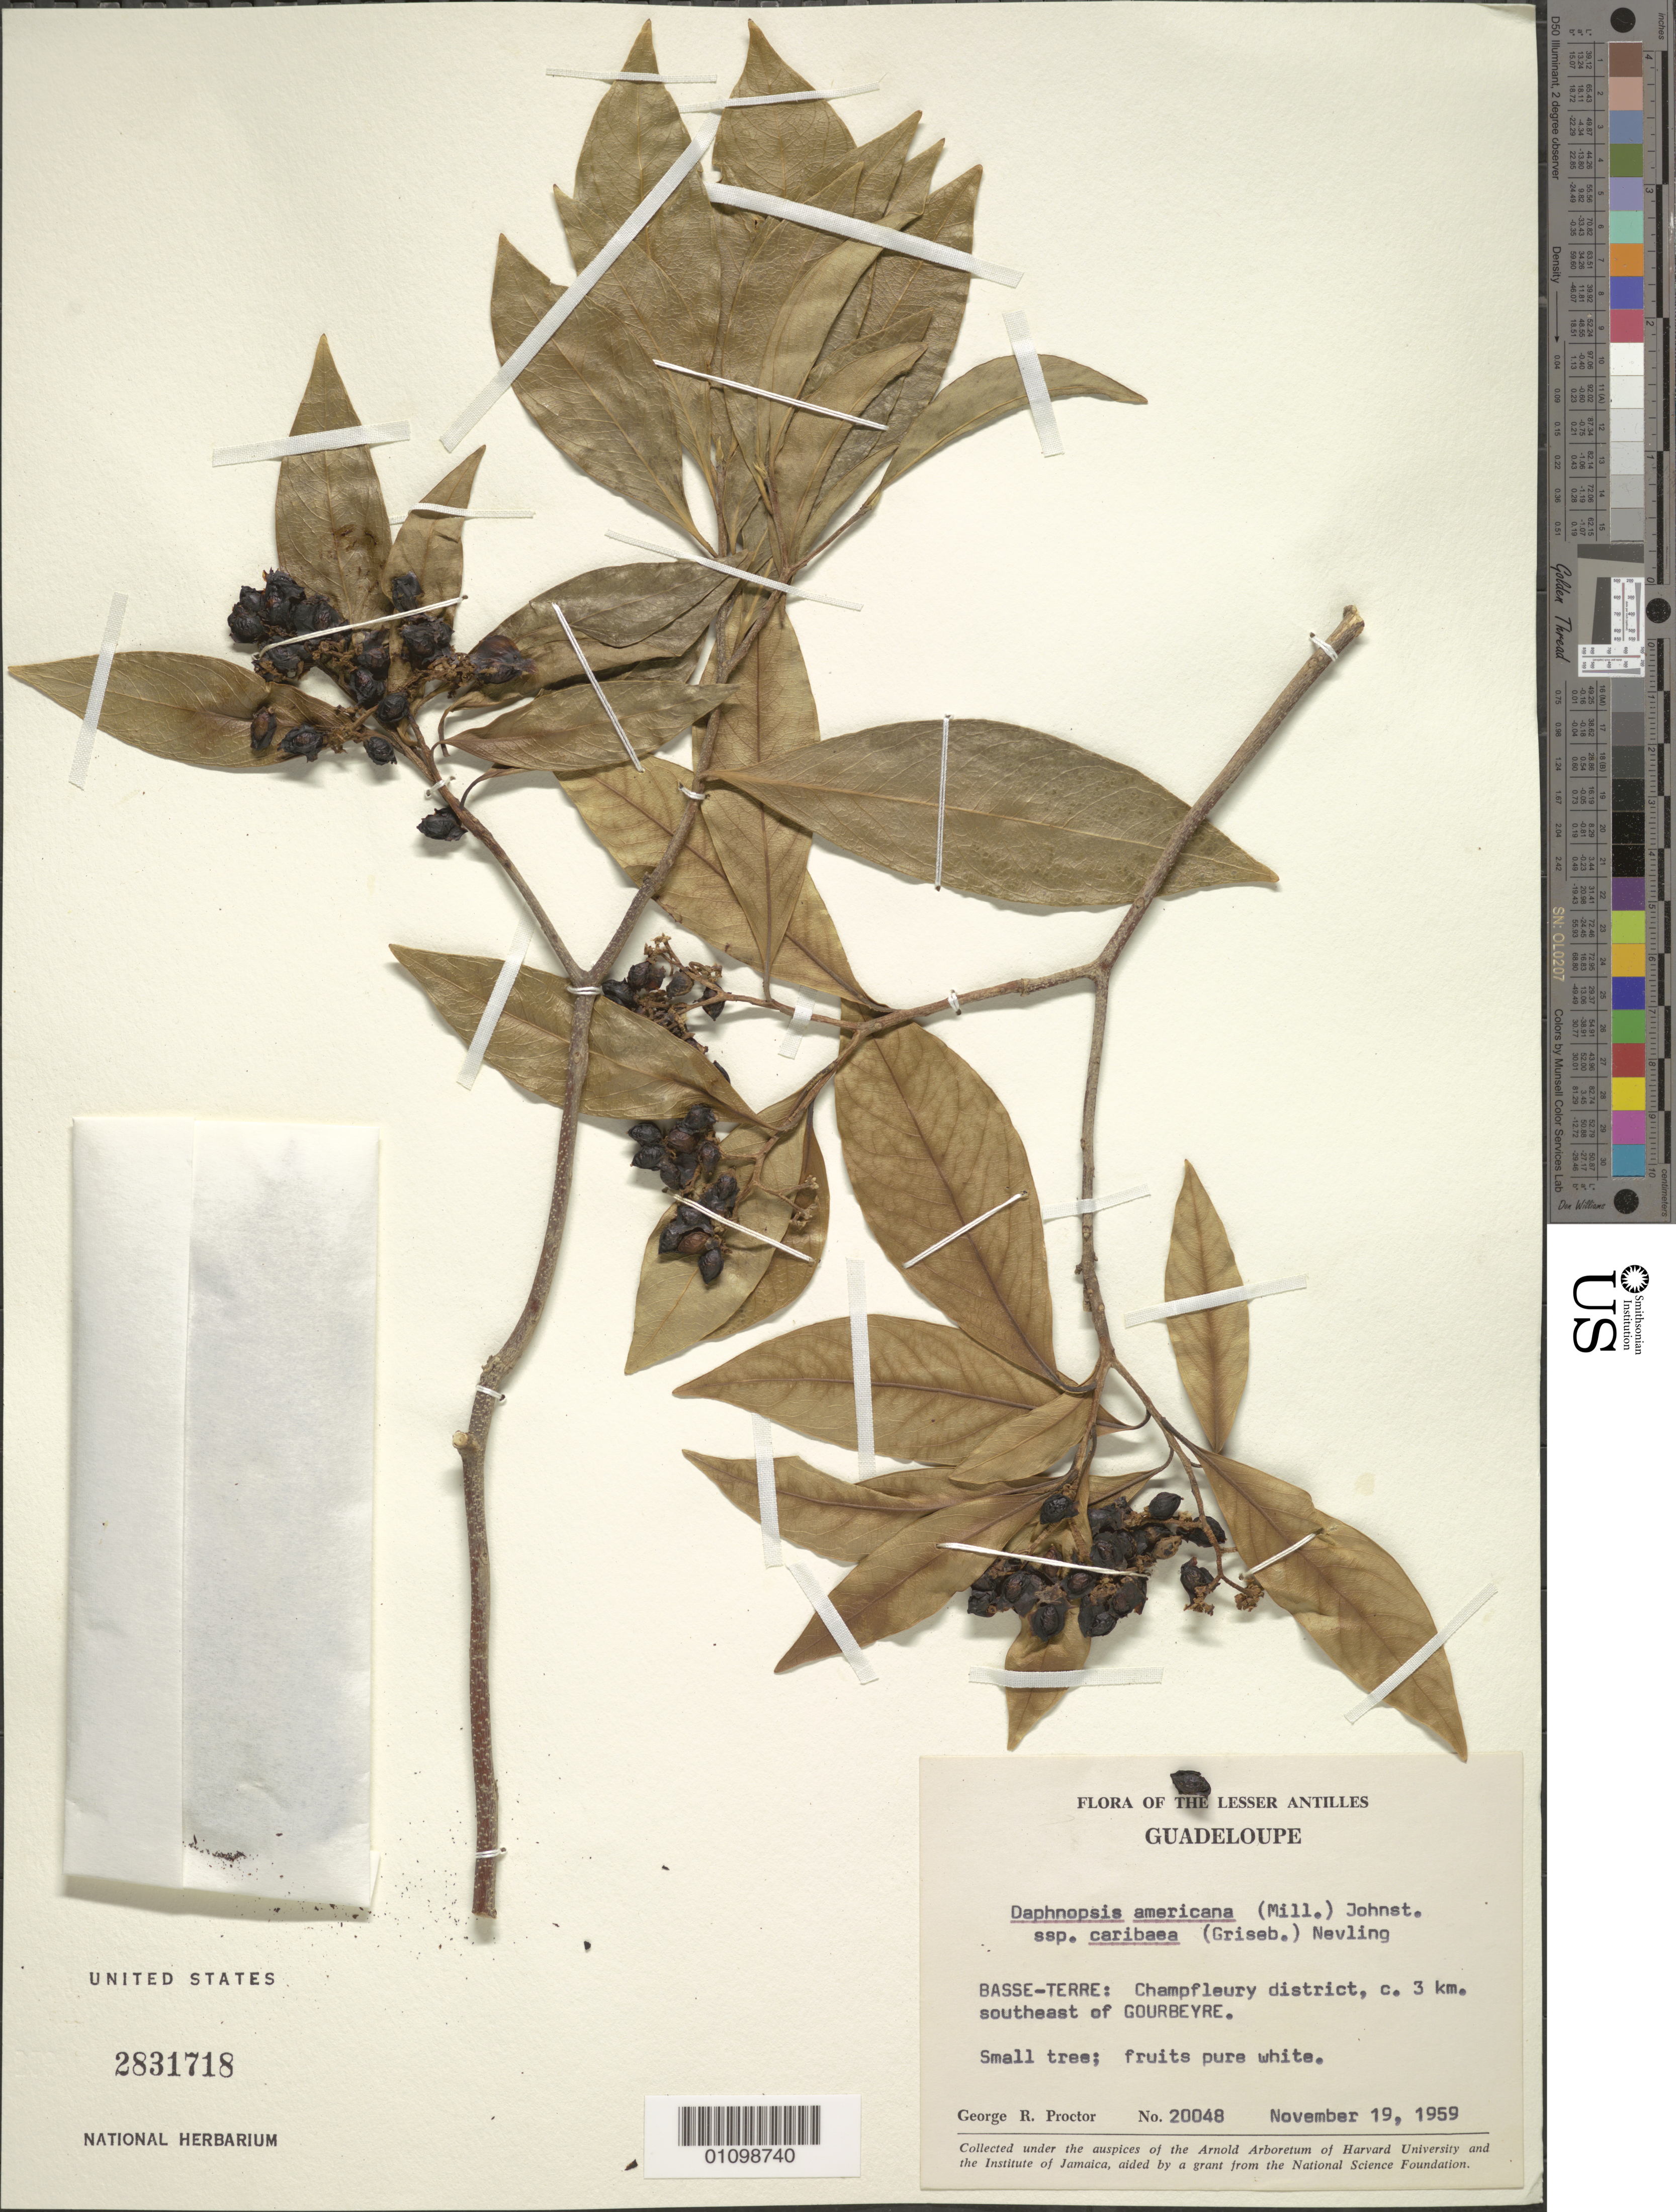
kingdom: Plantae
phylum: Tracheophyta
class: Magnoliopsida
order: Malvales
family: Thymelaeaceae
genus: Daphnopsis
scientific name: Daphnopsis americana subsp. caribaea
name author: (Griseb.) Nevling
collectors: G. R. Proctor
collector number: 20048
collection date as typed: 19 Nov 1959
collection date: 1959-11-19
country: Guadeloupe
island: Basse Terre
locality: Champfleury district, c. 3 km. SE of Gourbeyre.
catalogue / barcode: US 2831718